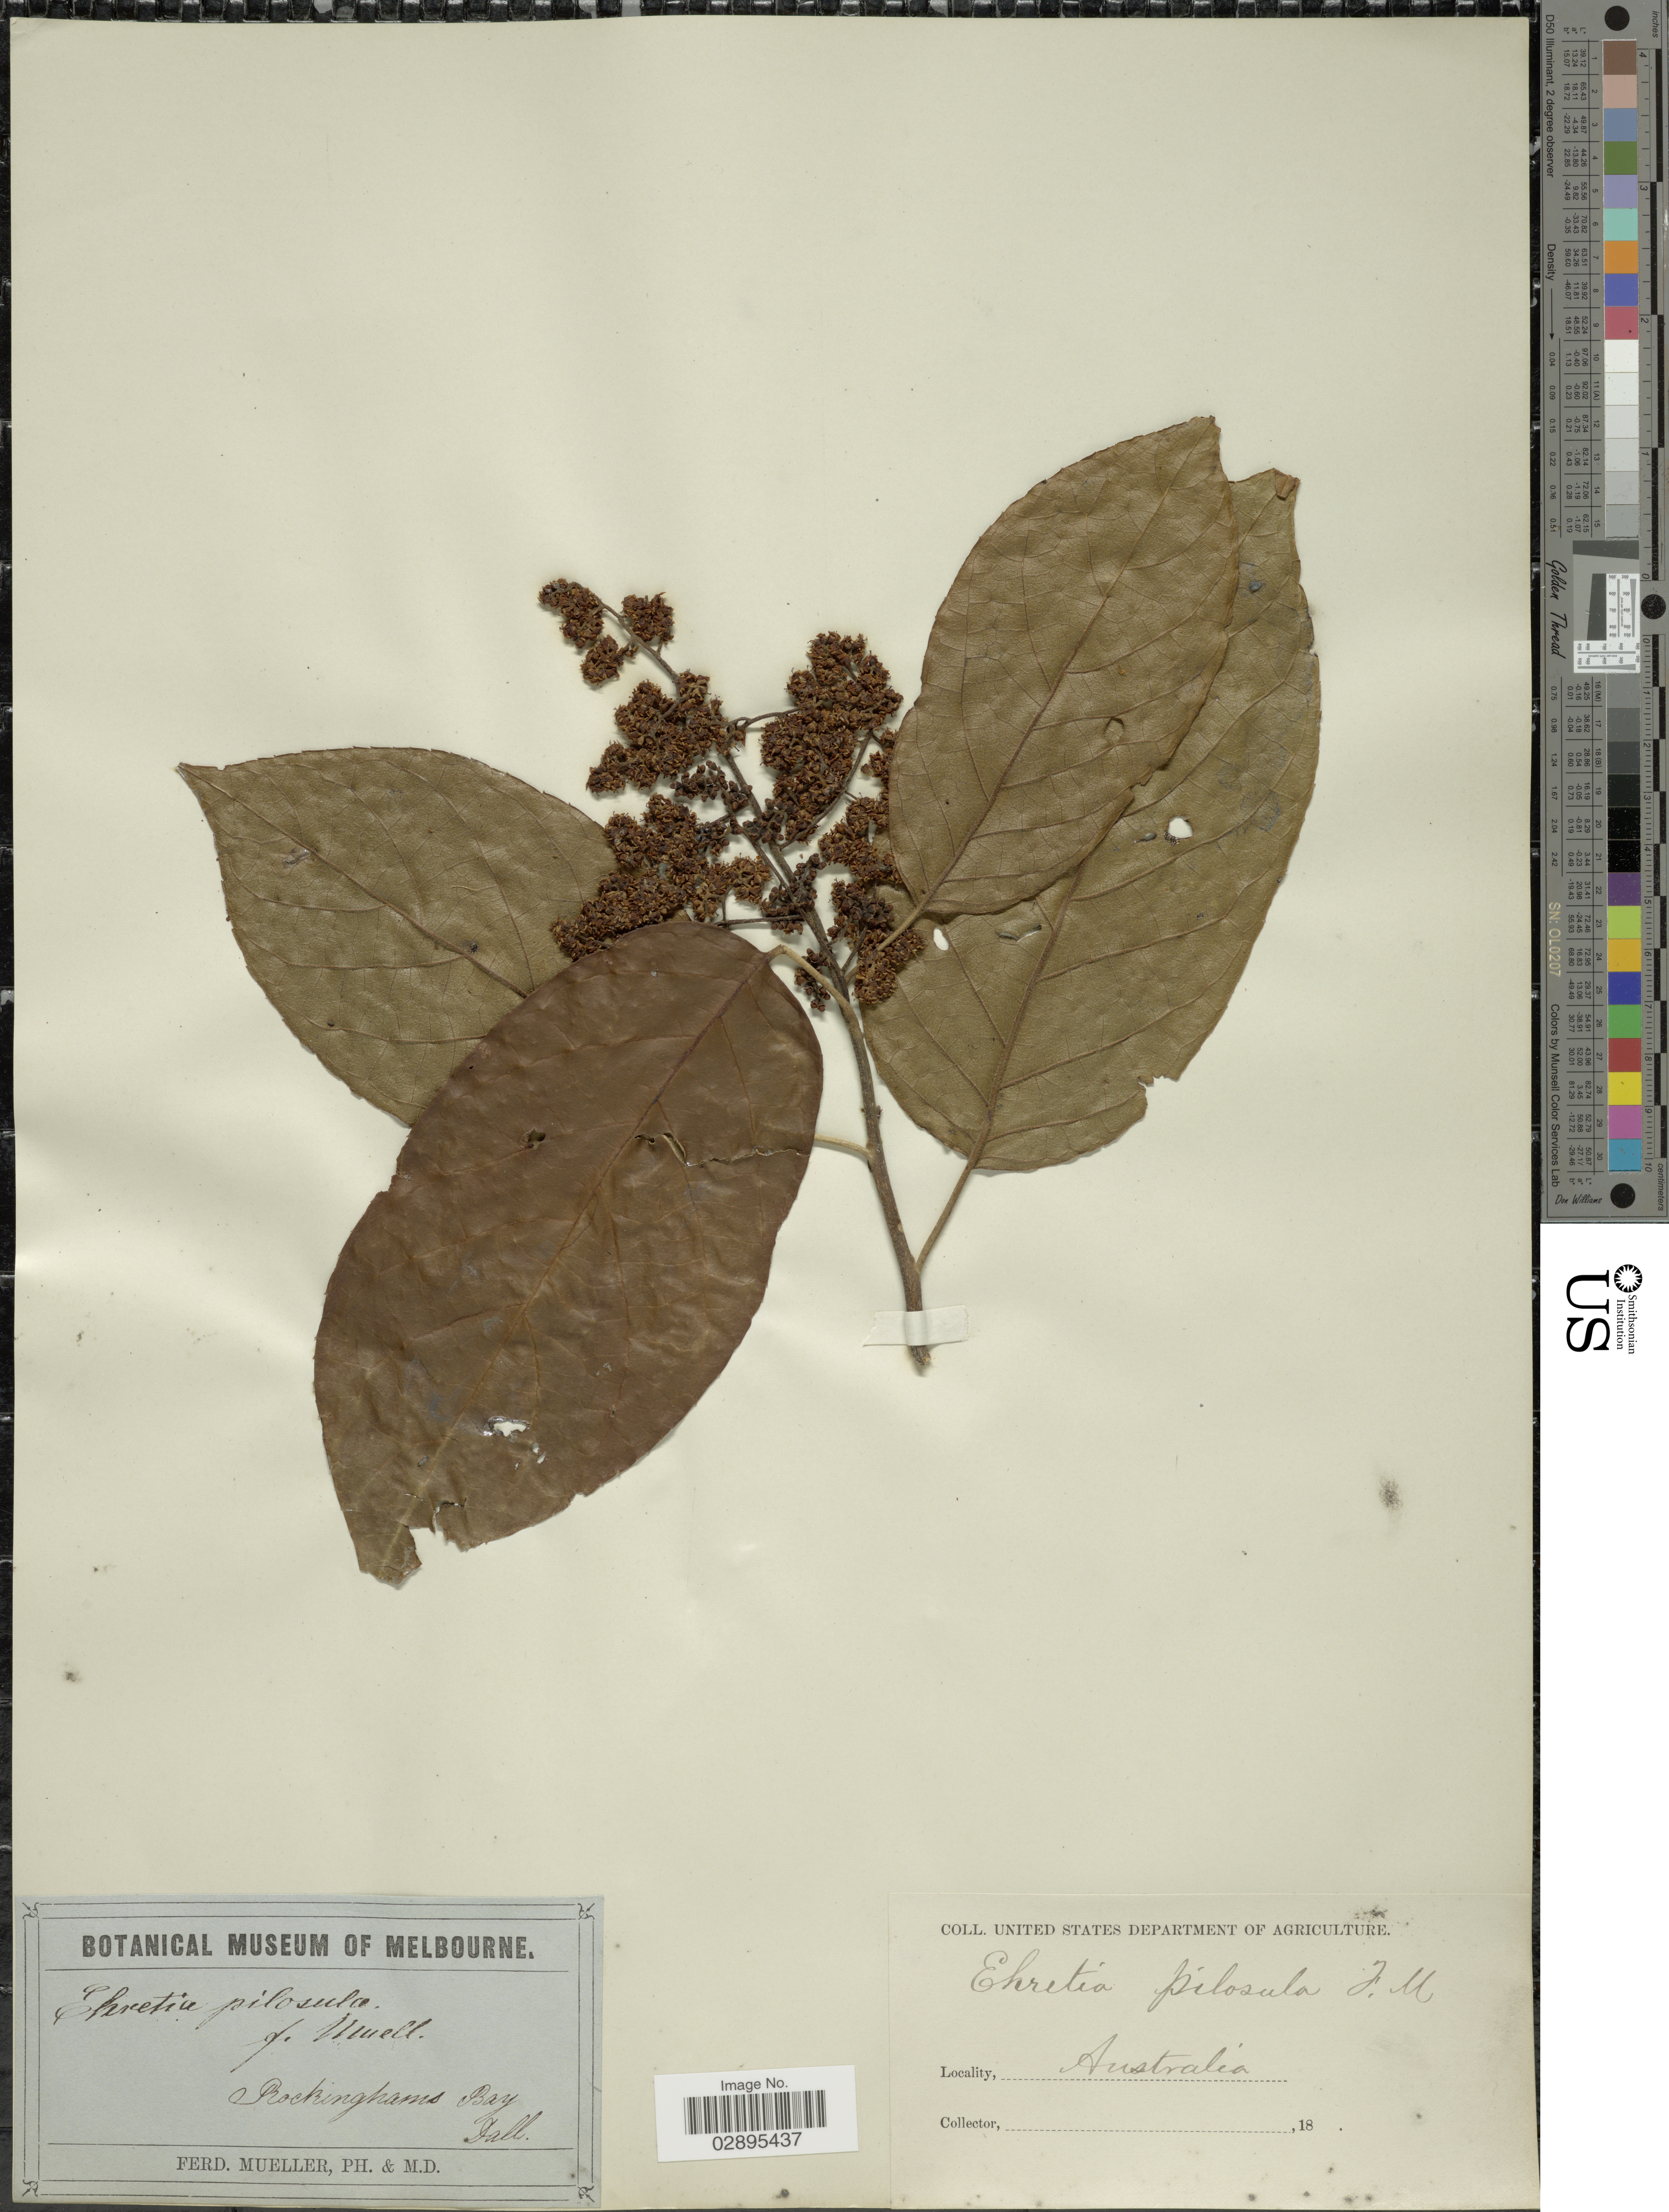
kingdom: Plantae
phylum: Tracheophyta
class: Magnoliopsida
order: Boraginales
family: Ehretiaceae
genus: Ehretia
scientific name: Ehretia pilosula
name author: F. Muell.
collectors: F. Mueller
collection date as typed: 18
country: Australia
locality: Rockinghams Bay.